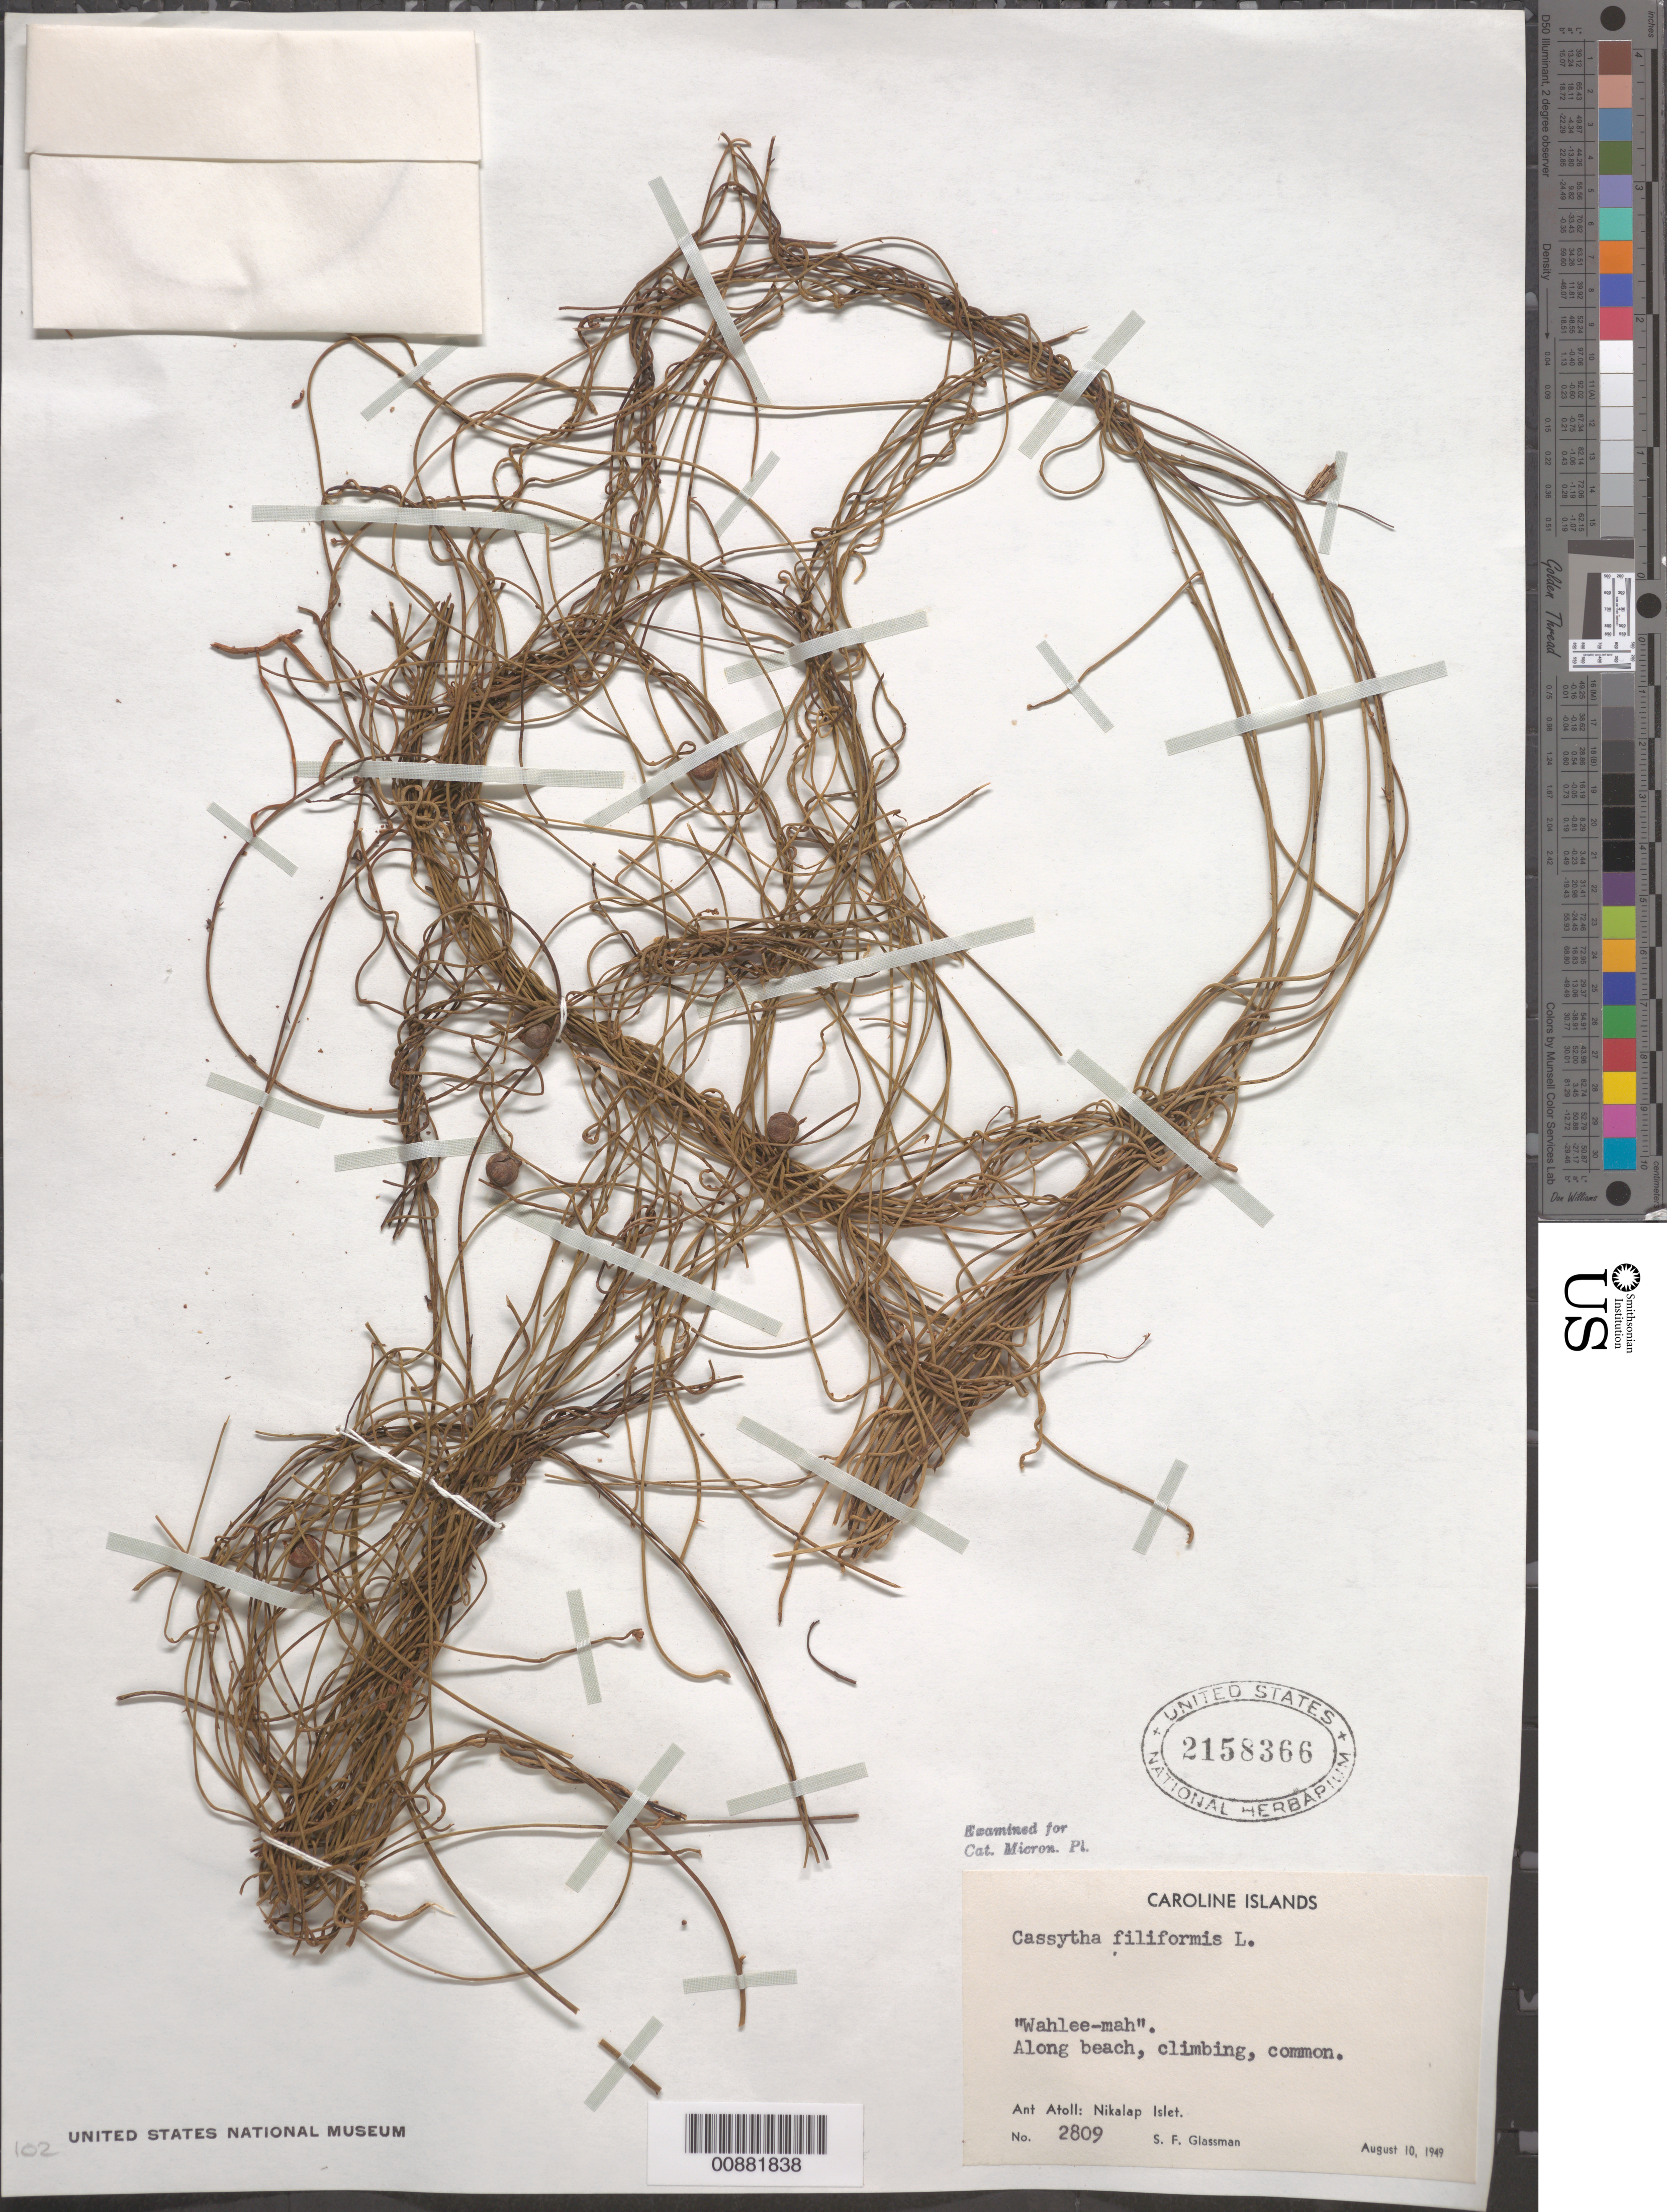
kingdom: Plantae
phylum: Tracheophyta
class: Magnoliopsida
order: Laurales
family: Lauraceae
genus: Cassytha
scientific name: Cassytha filiformis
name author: L.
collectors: S. F. Glassman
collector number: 2809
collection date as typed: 10 Aug 1949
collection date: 1949-08-10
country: Micronesia, Federated States of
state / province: Pohnpei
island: Pakin Atoll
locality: Nikalap Islet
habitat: climbing along beach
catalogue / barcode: US 2158366